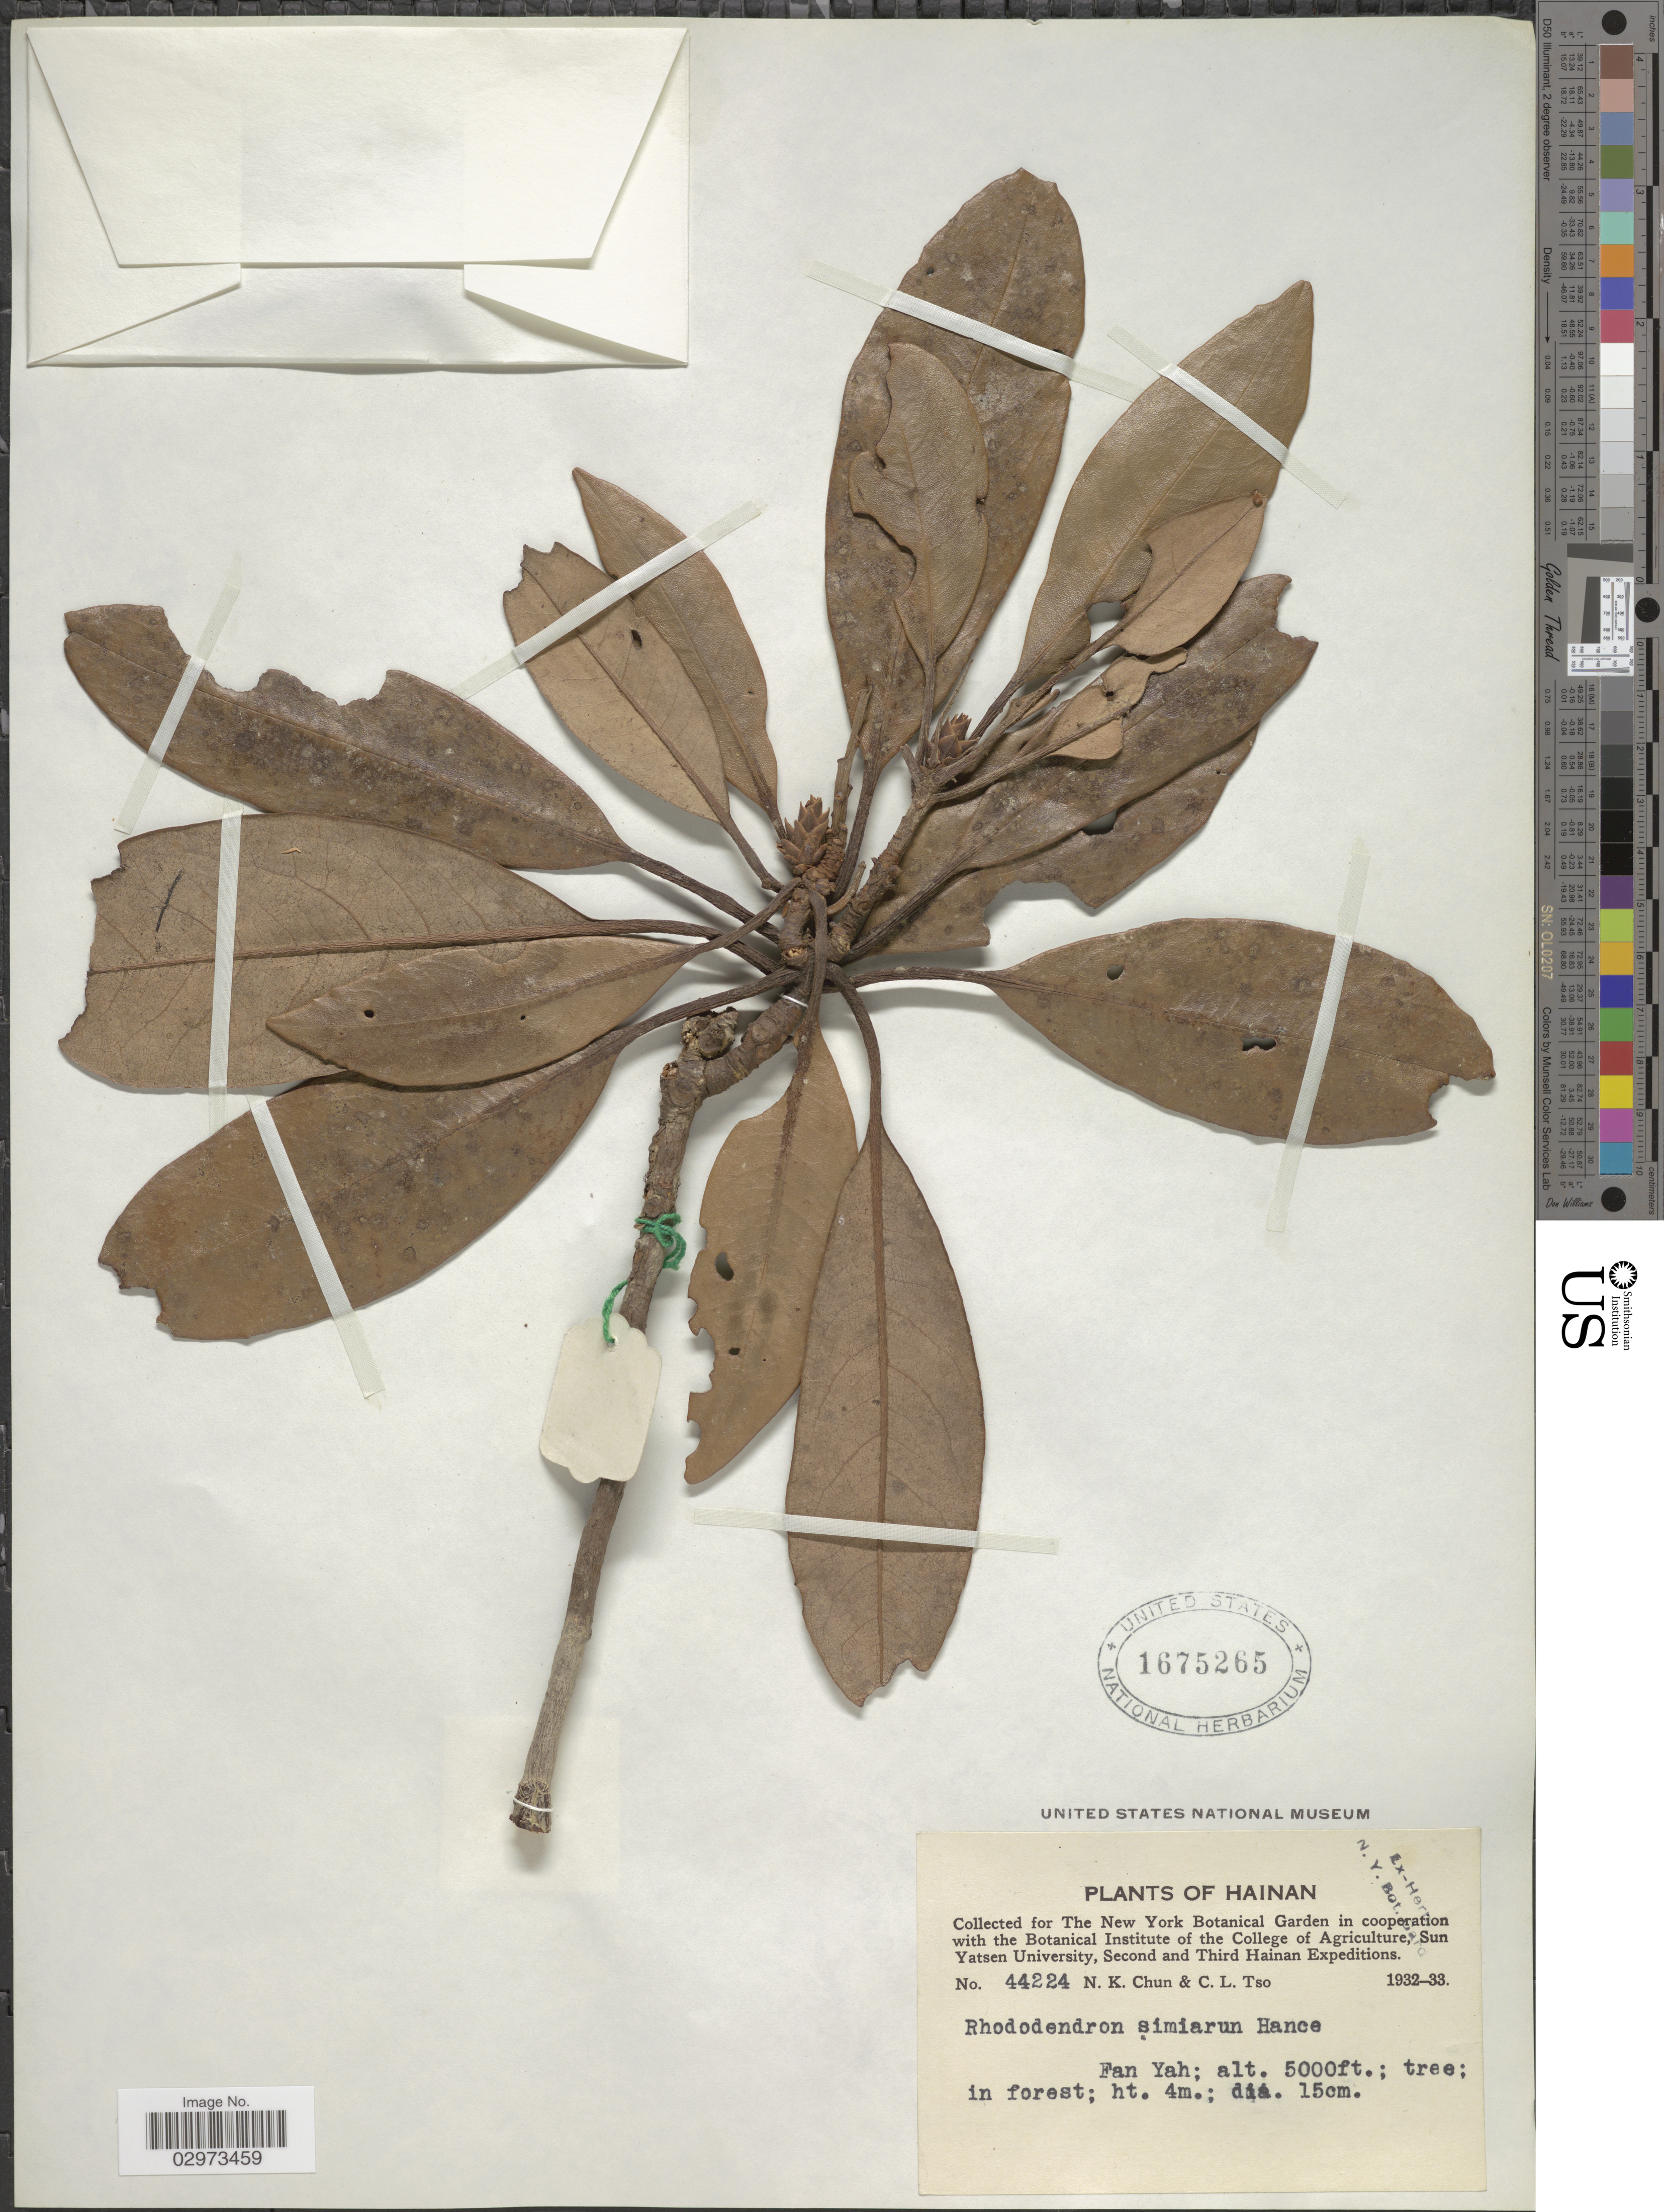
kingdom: Plantae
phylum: Tracheophyta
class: Magnoliopsida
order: Ericales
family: Ericaceae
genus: Rhododendron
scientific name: Rhododendron simiarum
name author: Hance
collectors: N. K. Chun & C. Tso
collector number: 44224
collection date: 1932/1933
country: China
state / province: Hainan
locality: Fan Yah.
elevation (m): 1524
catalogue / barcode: US 1675265